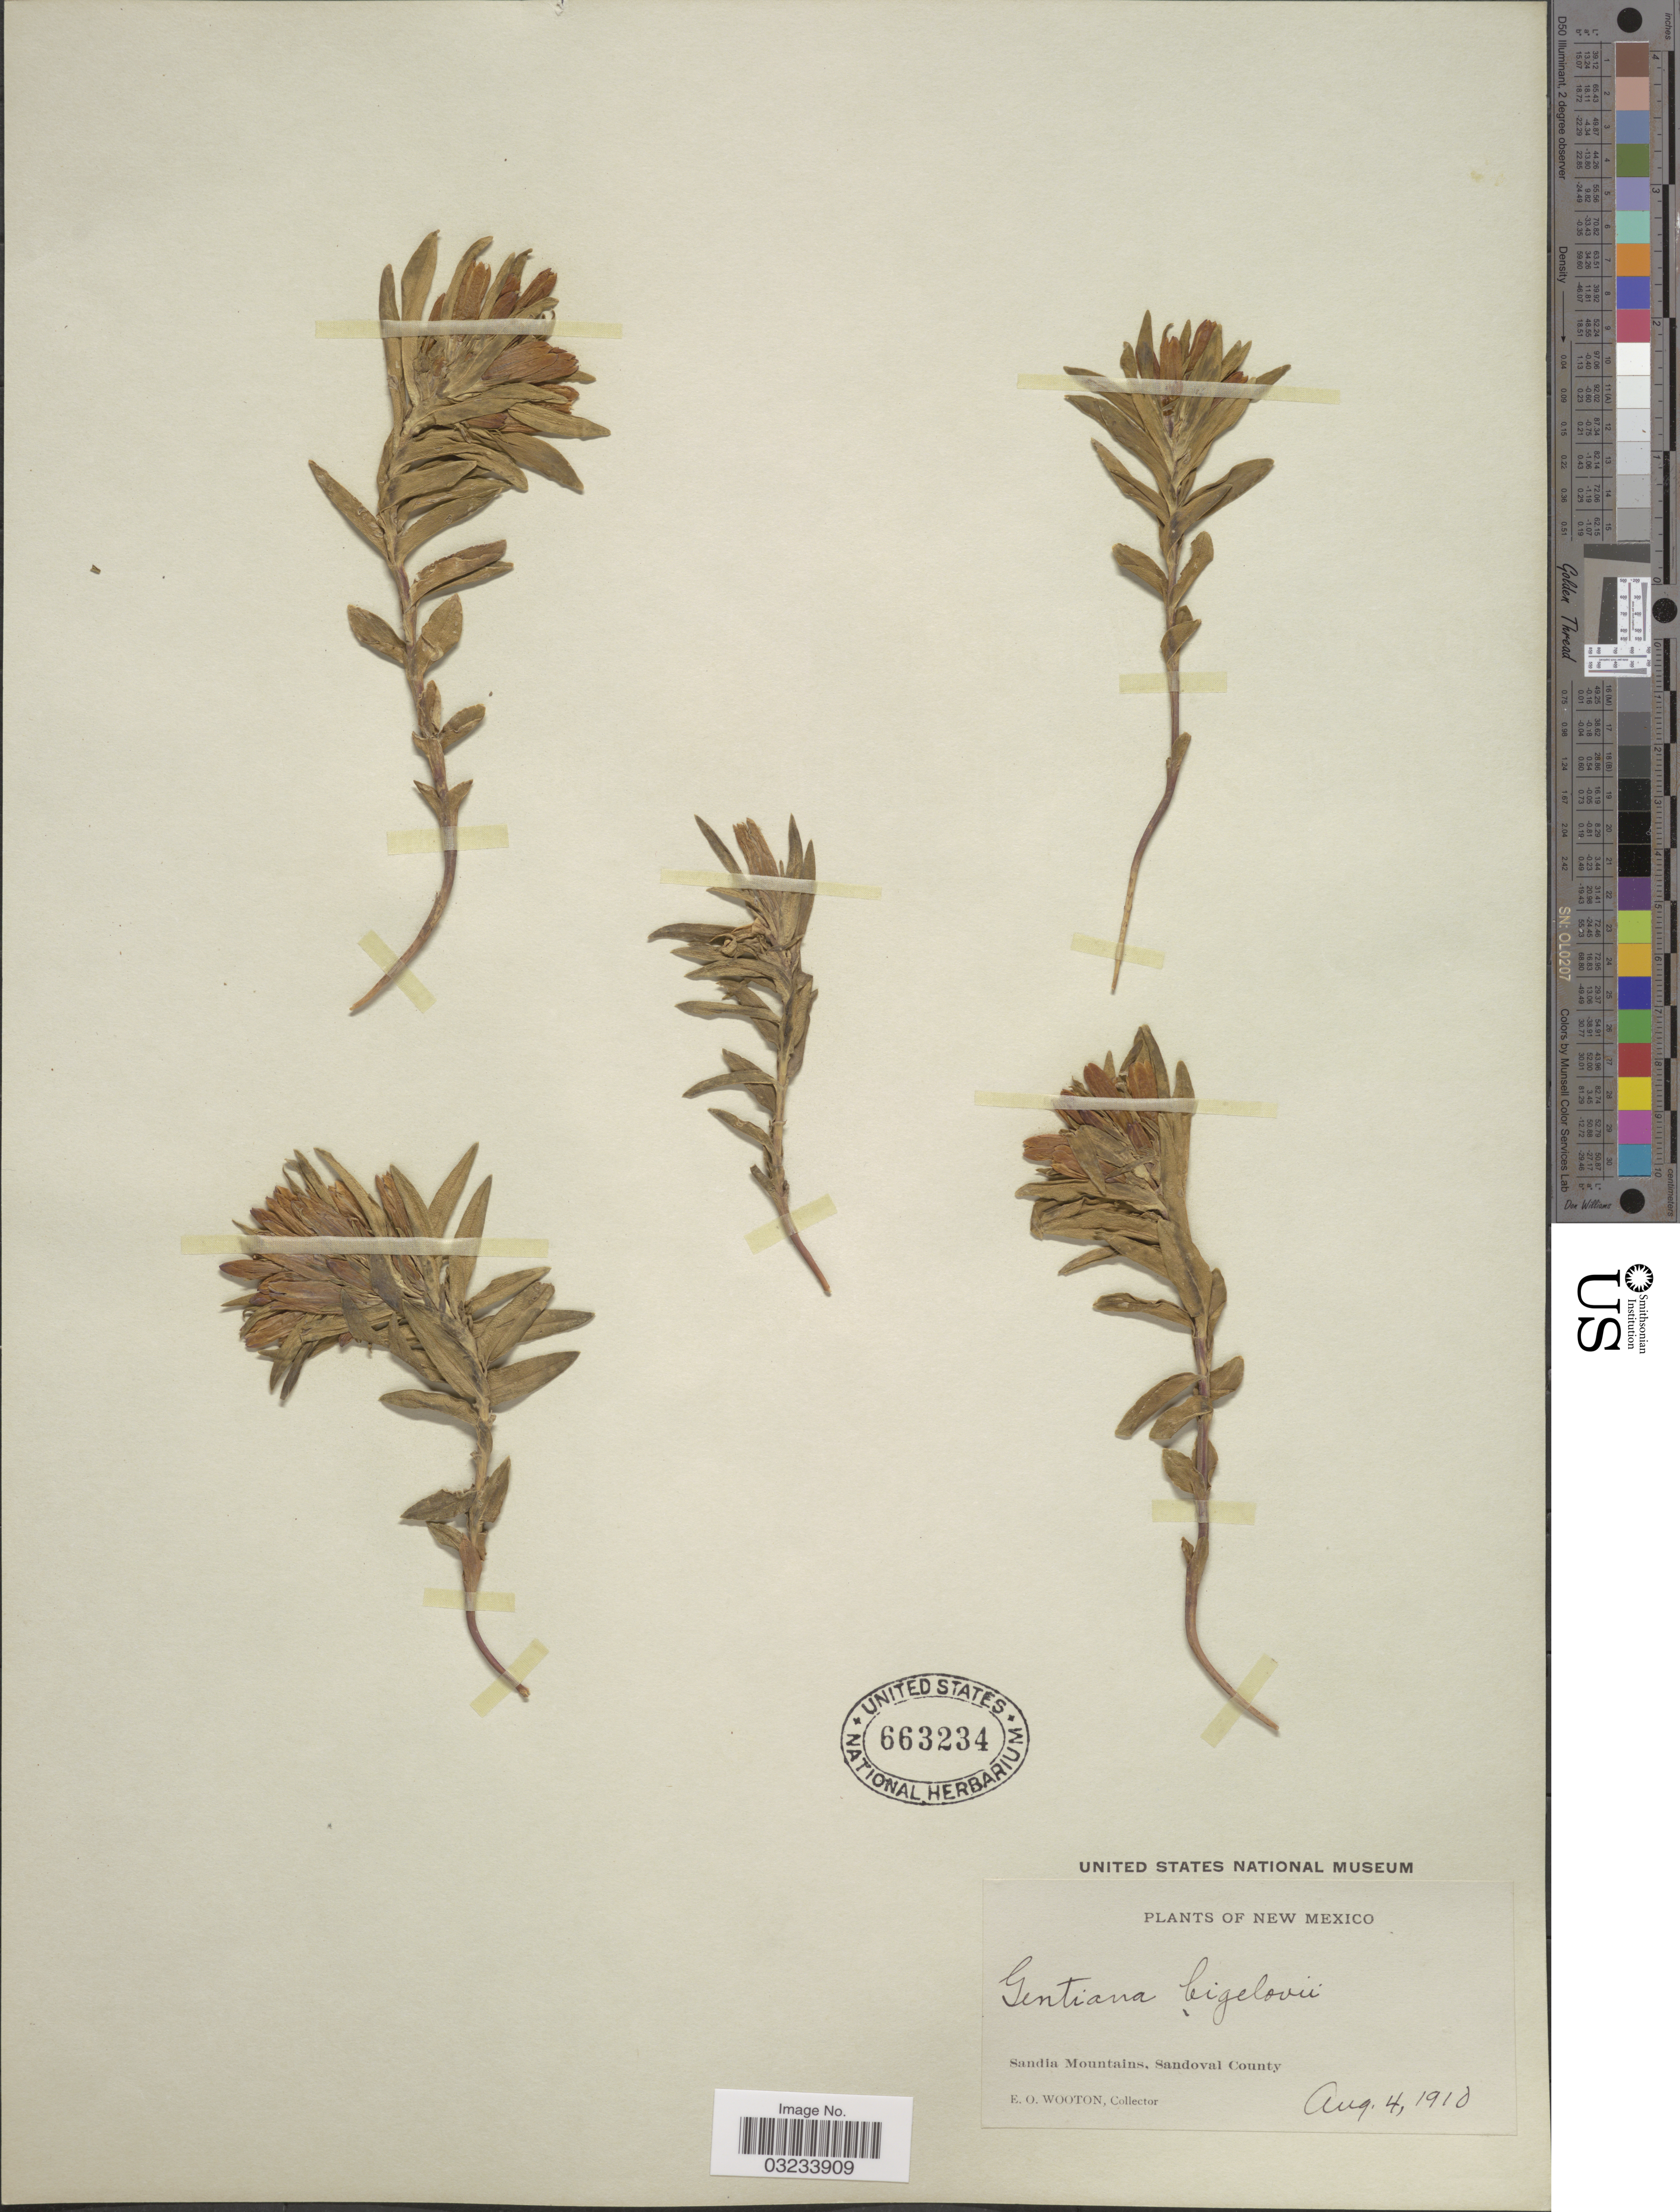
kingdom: Plantae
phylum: Tracheophyta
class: Magnoliopsida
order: Gentianales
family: Gentianaceae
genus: Gentiana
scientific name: Gentiana bigelovii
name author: A. Gray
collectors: E. O. Wooton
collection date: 1910-08-04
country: United States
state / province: New Mexico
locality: Sandia Mountains, Sandoval County.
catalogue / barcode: US 663234